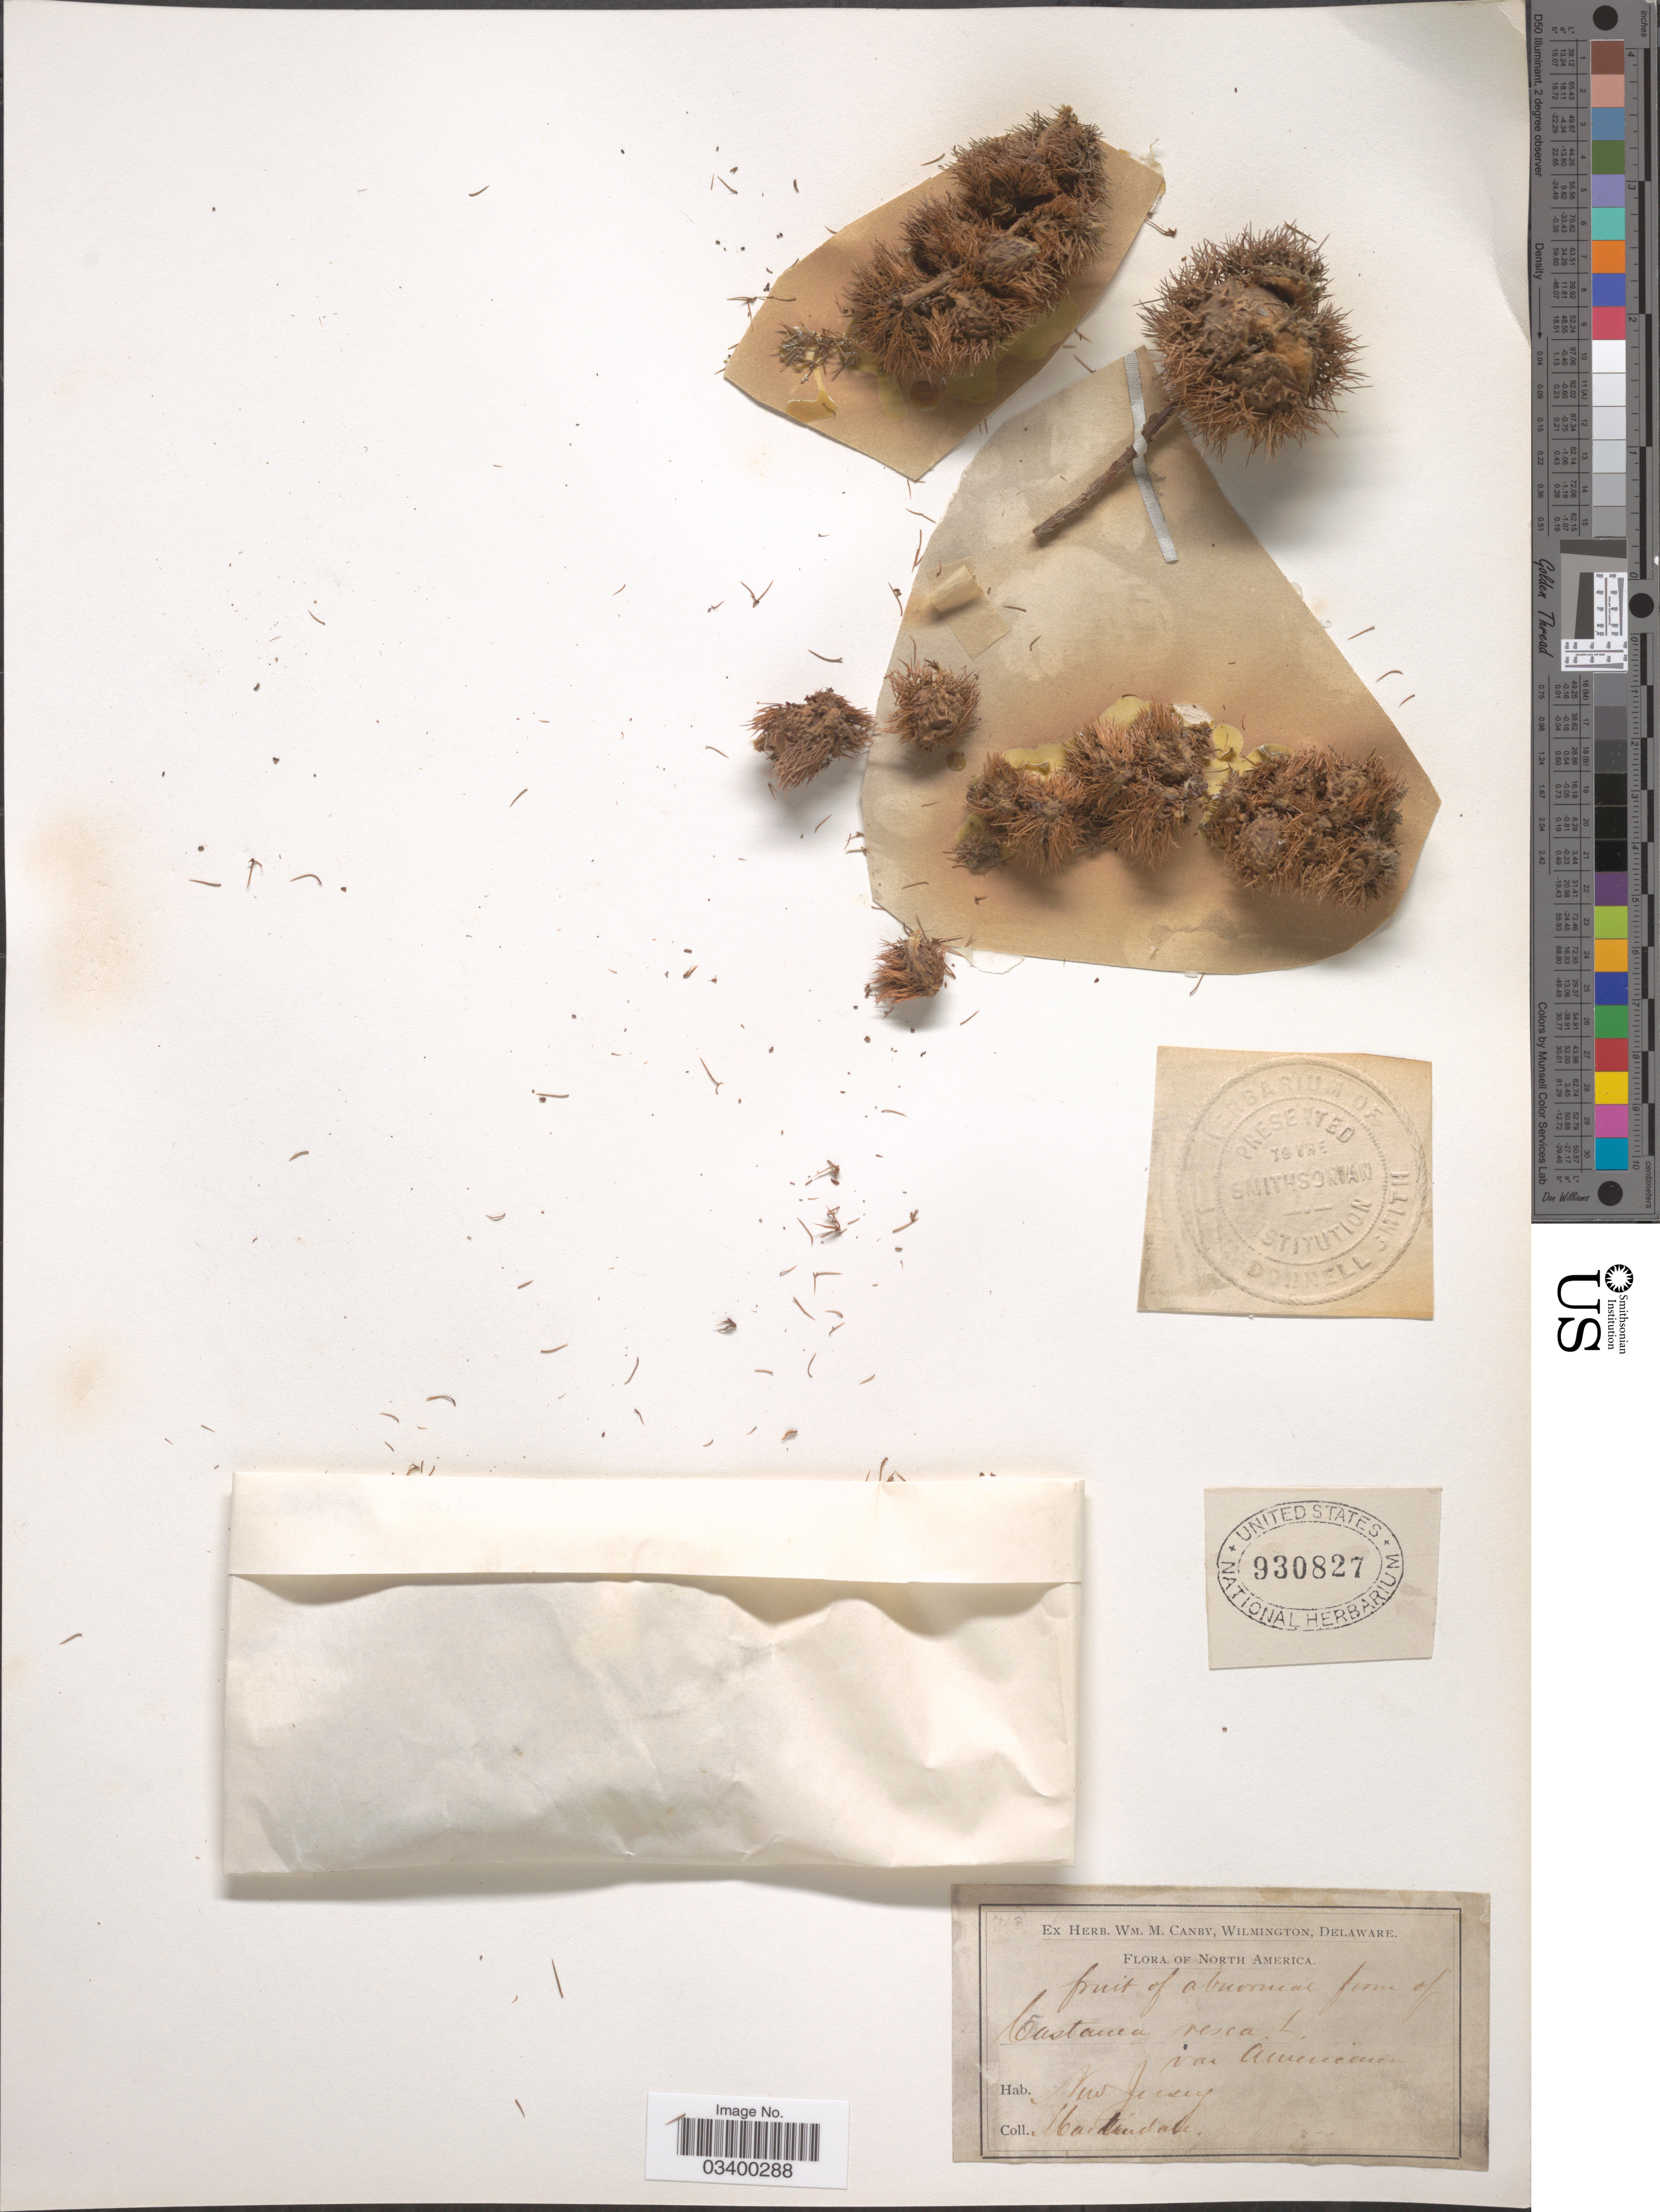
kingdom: Plantae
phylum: Tracheophyta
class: Magnoliopsida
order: Fagales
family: Fagaceae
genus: Castanea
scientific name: Castanea vesca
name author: Gaertn.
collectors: Martindale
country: United States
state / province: New Jersey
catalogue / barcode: US 930827